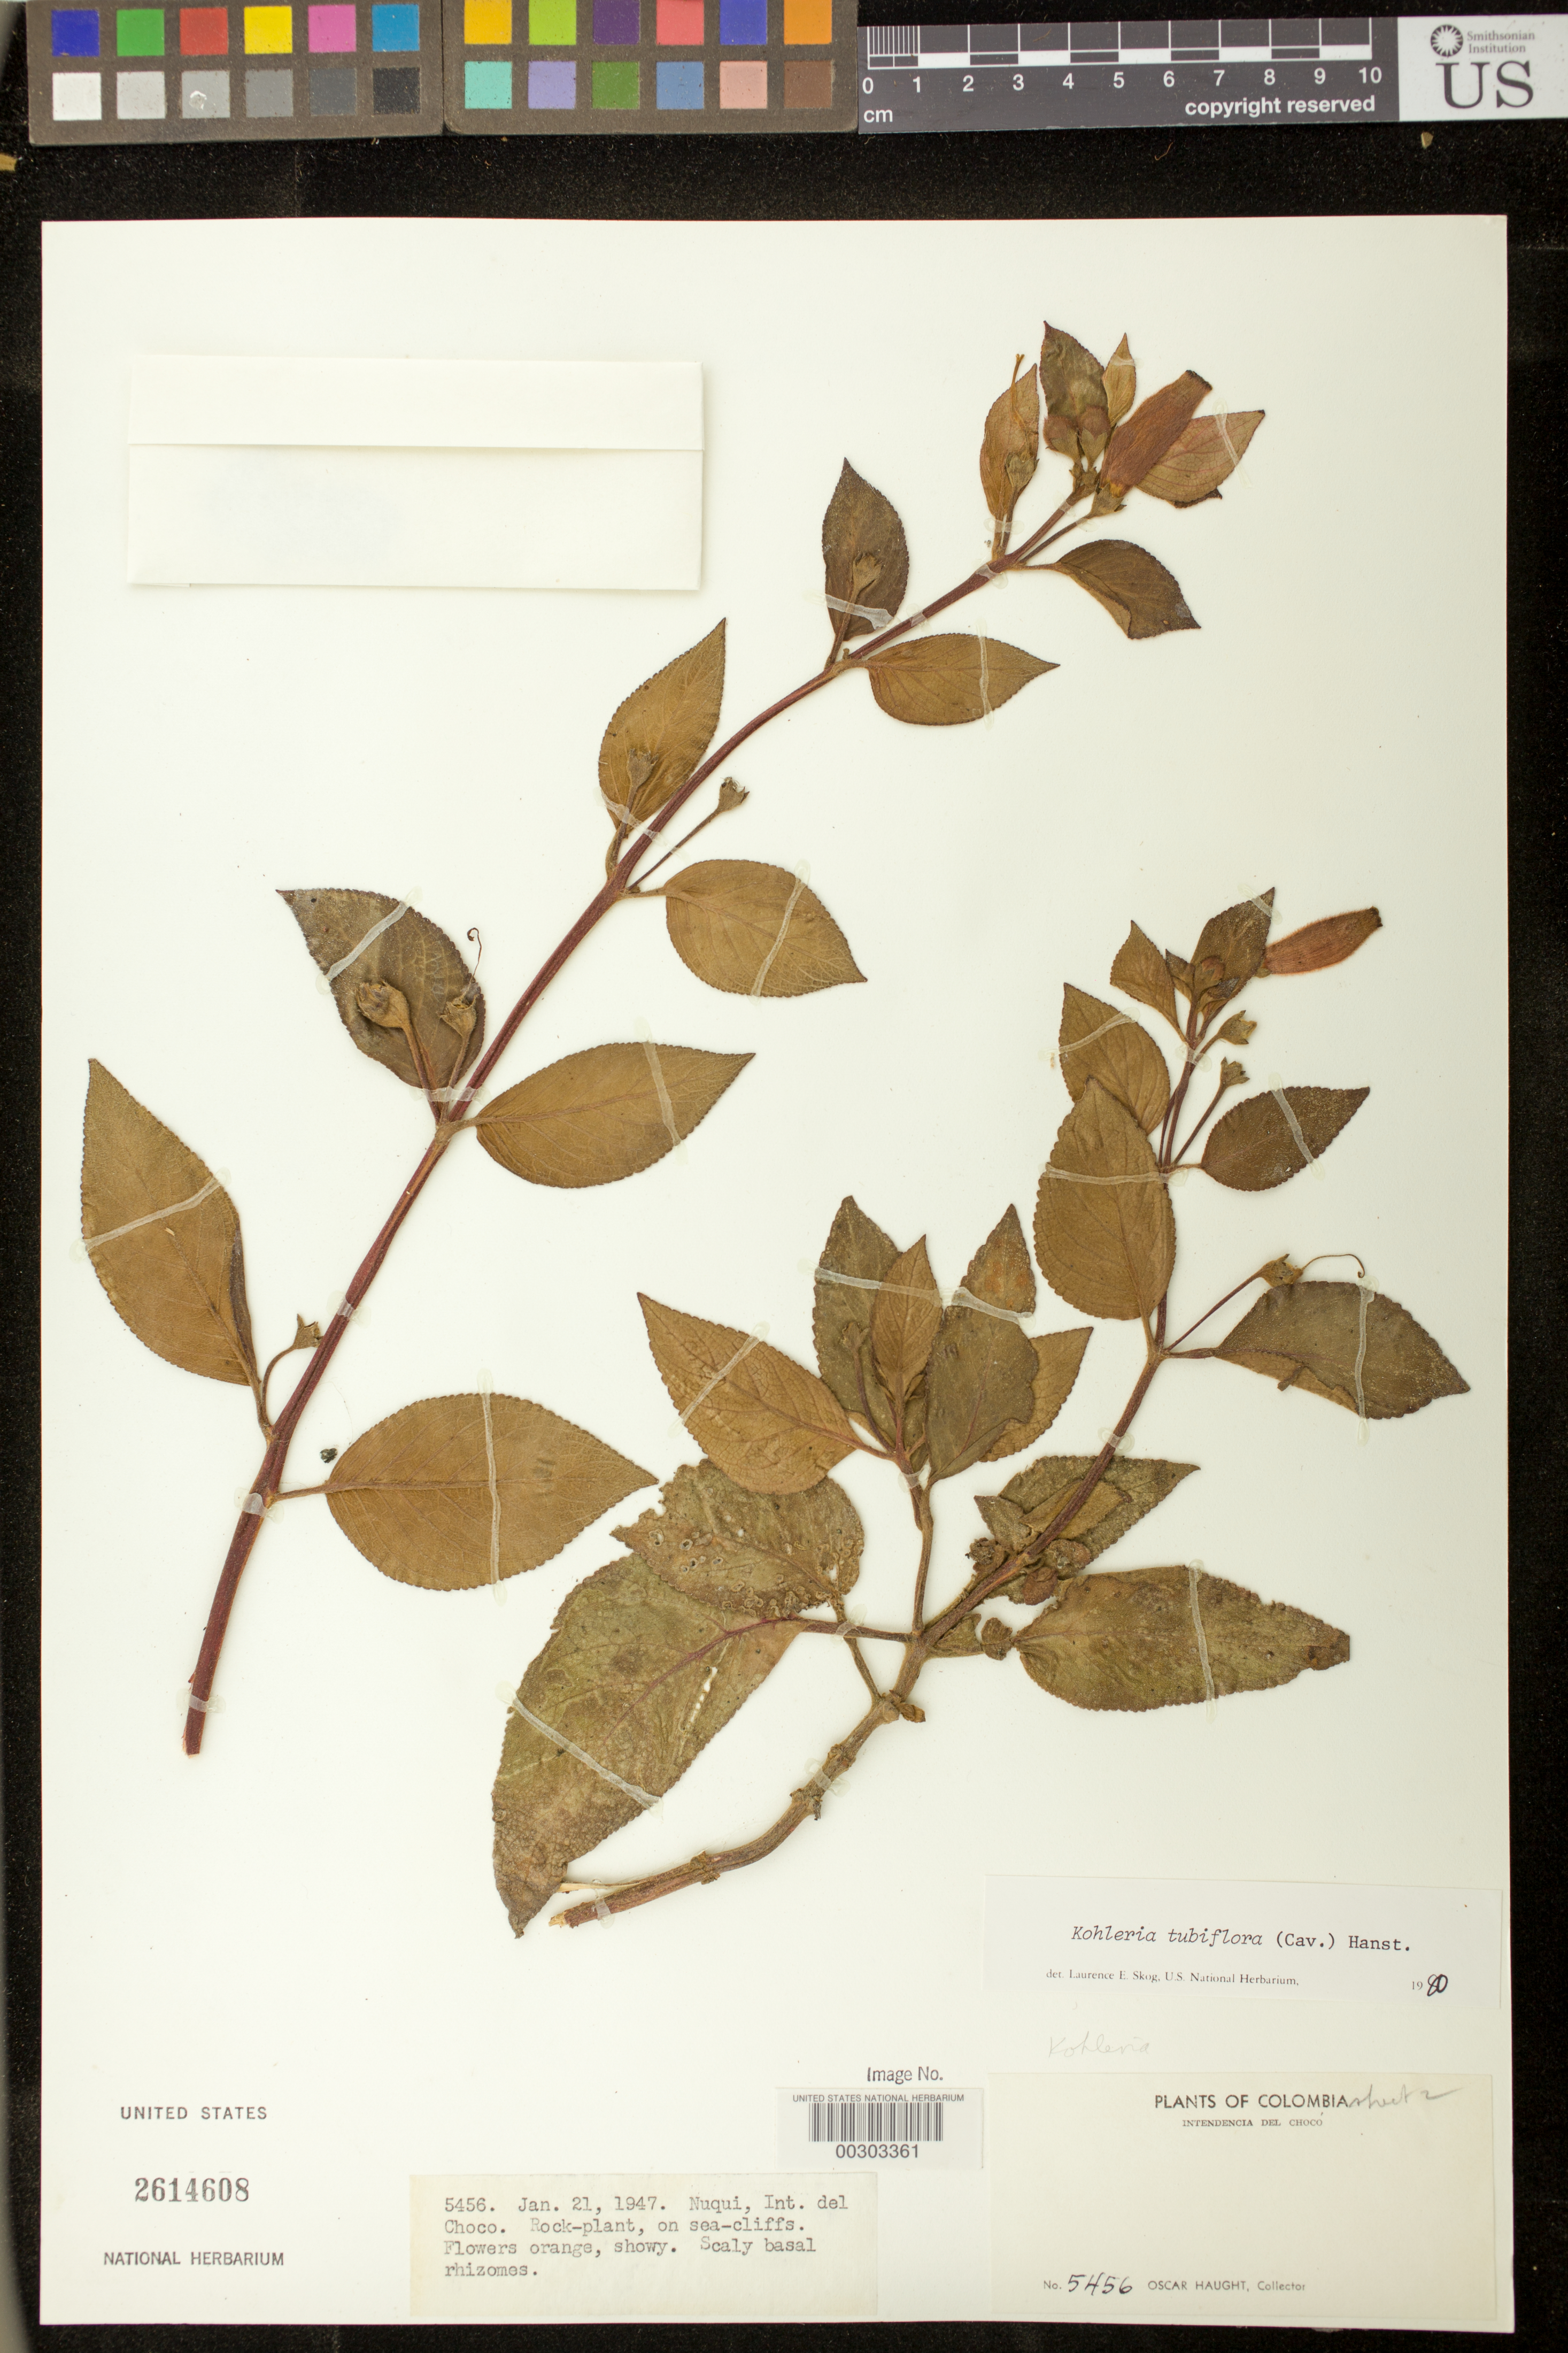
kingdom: Plantae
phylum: Tracheophyta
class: Magnoliopsida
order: Lamiales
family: Gesneriaceae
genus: Kohleria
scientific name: Kohleria tubiflora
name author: (Cav.) Hanst.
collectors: O. L. Haught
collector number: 5456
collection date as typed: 21 Jan 1947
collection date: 1947-01-21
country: Colombia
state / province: Chocó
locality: Nuqui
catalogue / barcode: US 2614608